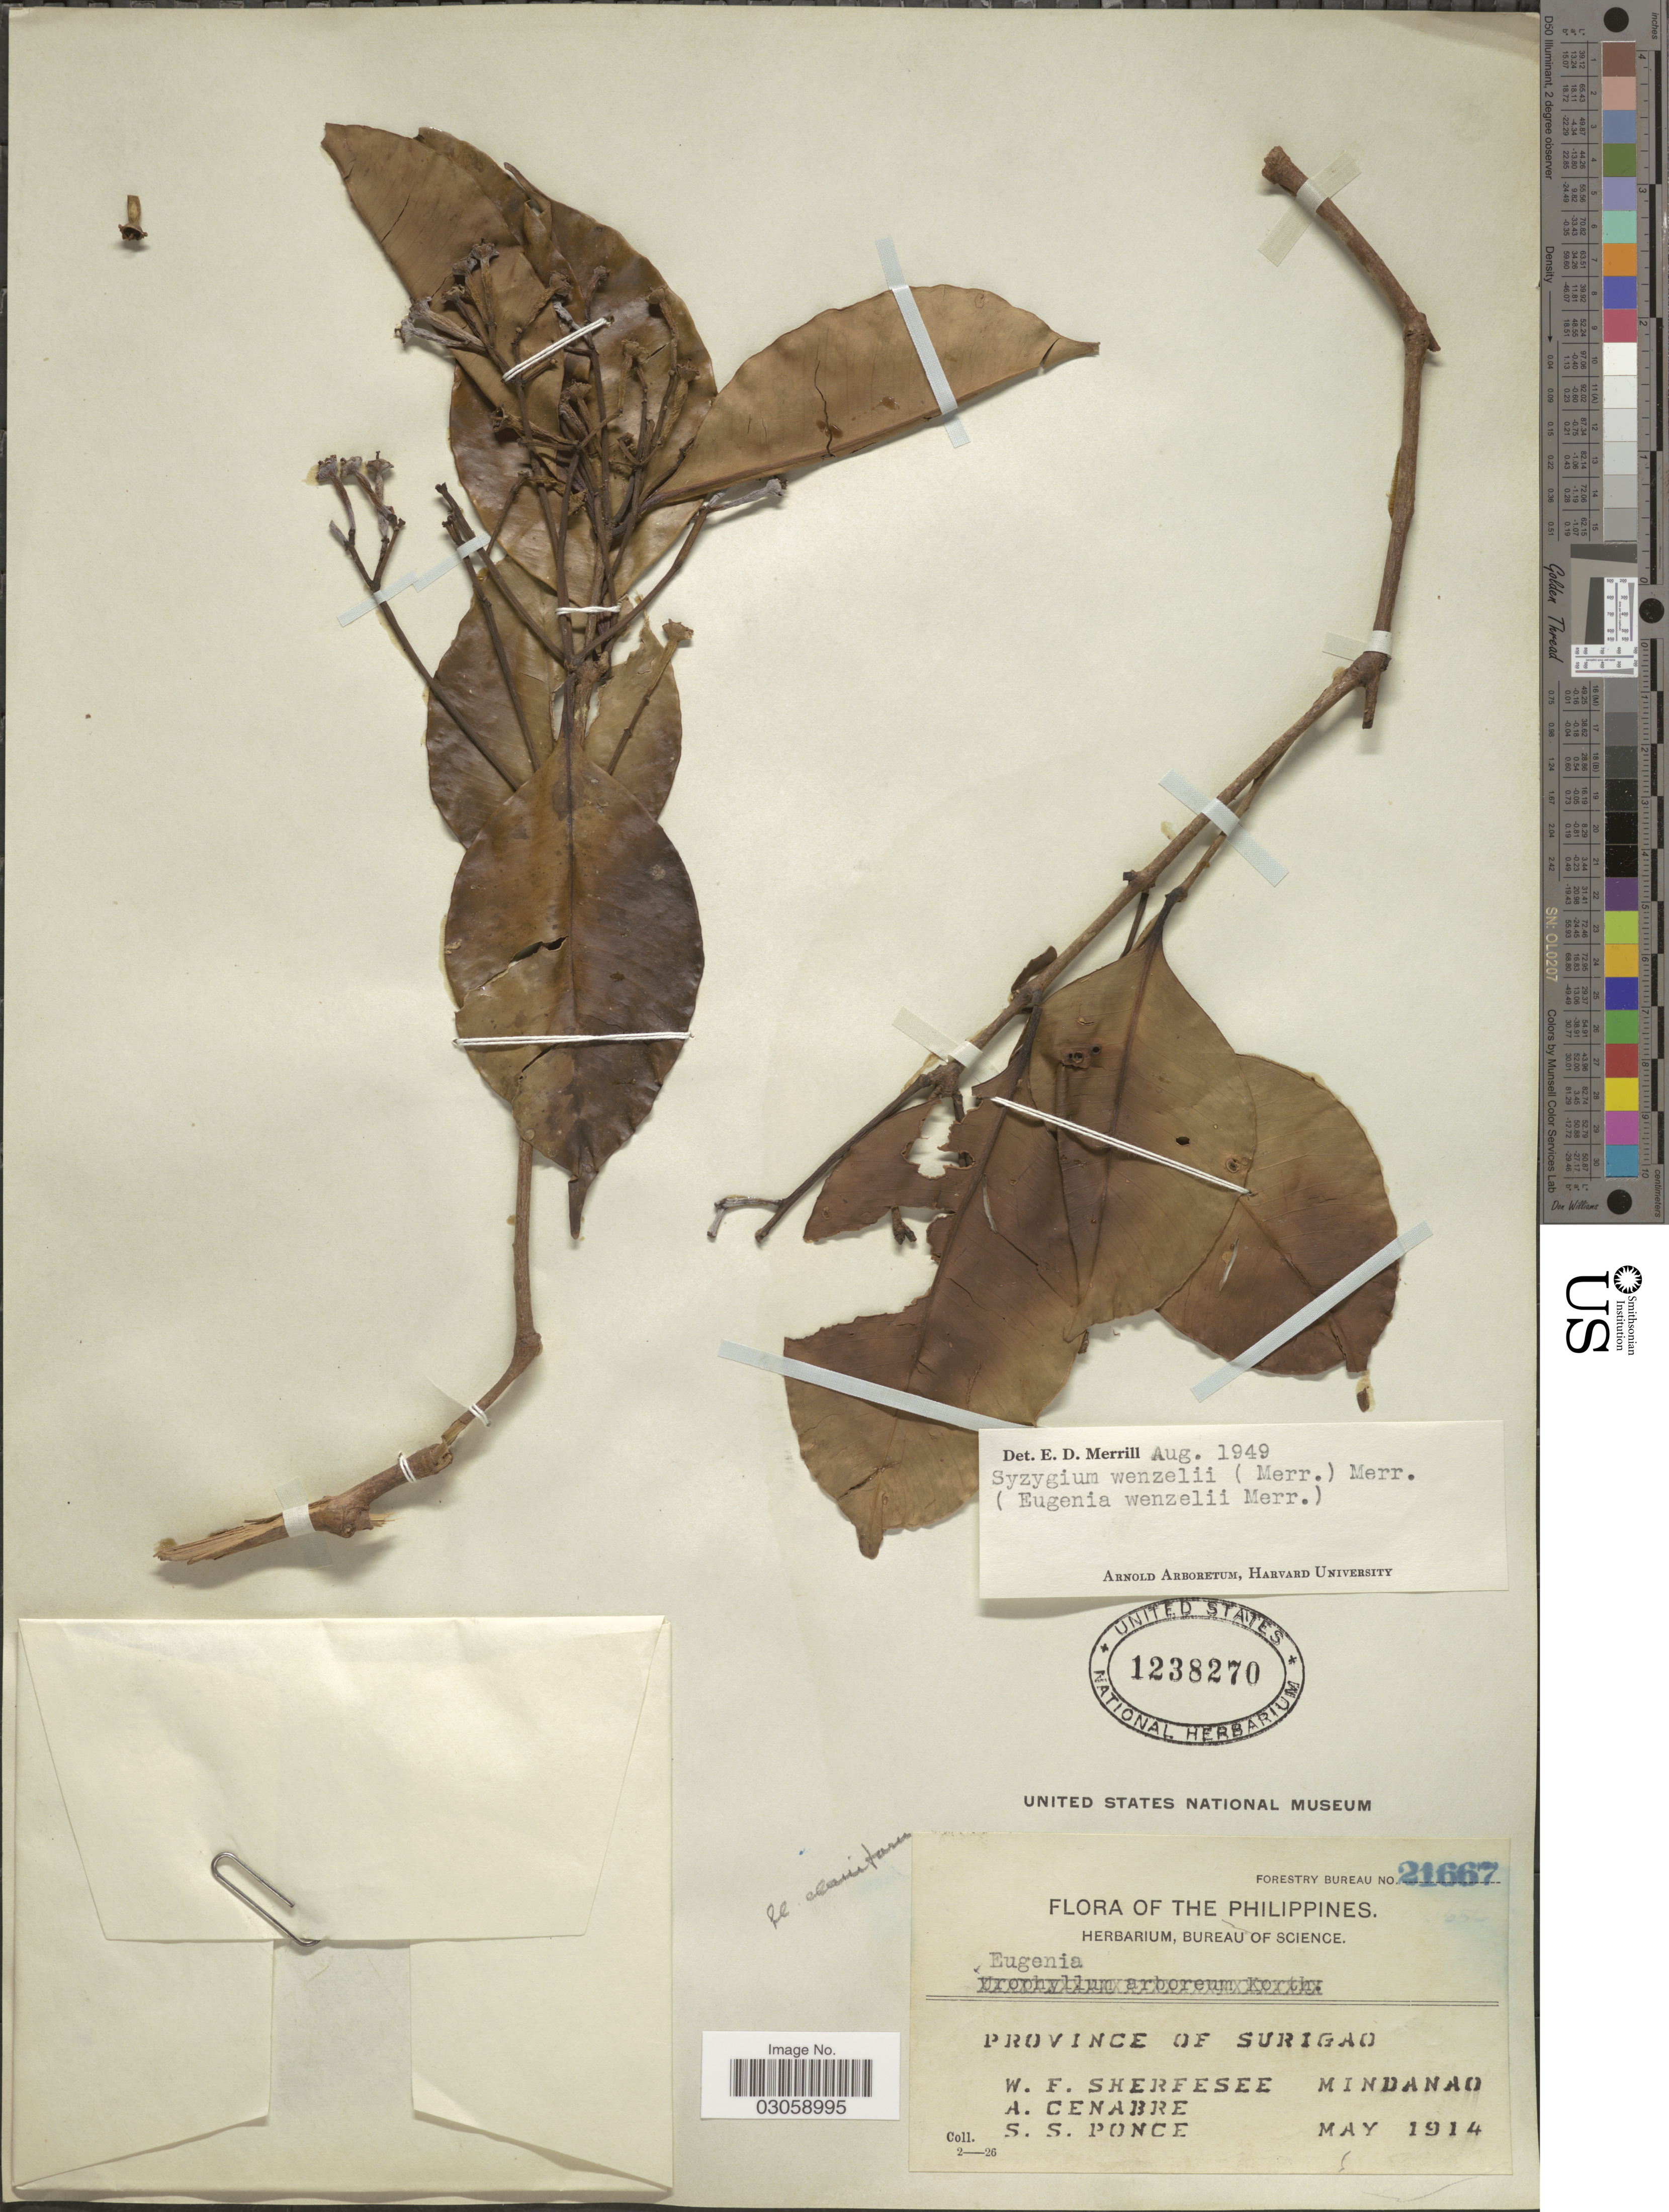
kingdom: Plantae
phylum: Tracheophyta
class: Magnoliopsida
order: Myrtales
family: Myrtaceae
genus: Syzygium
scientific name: Syzygium wenzelii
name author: (Merr.) Merr.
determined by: Merrill, Elmer D.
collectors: W. Sherfesee, A. Cenabre & S. Ponce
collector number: Forestry Bureau 21667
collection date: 1914-05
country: Philippines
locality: Province of Surigao, Mindanao.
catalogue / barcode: US 1238270